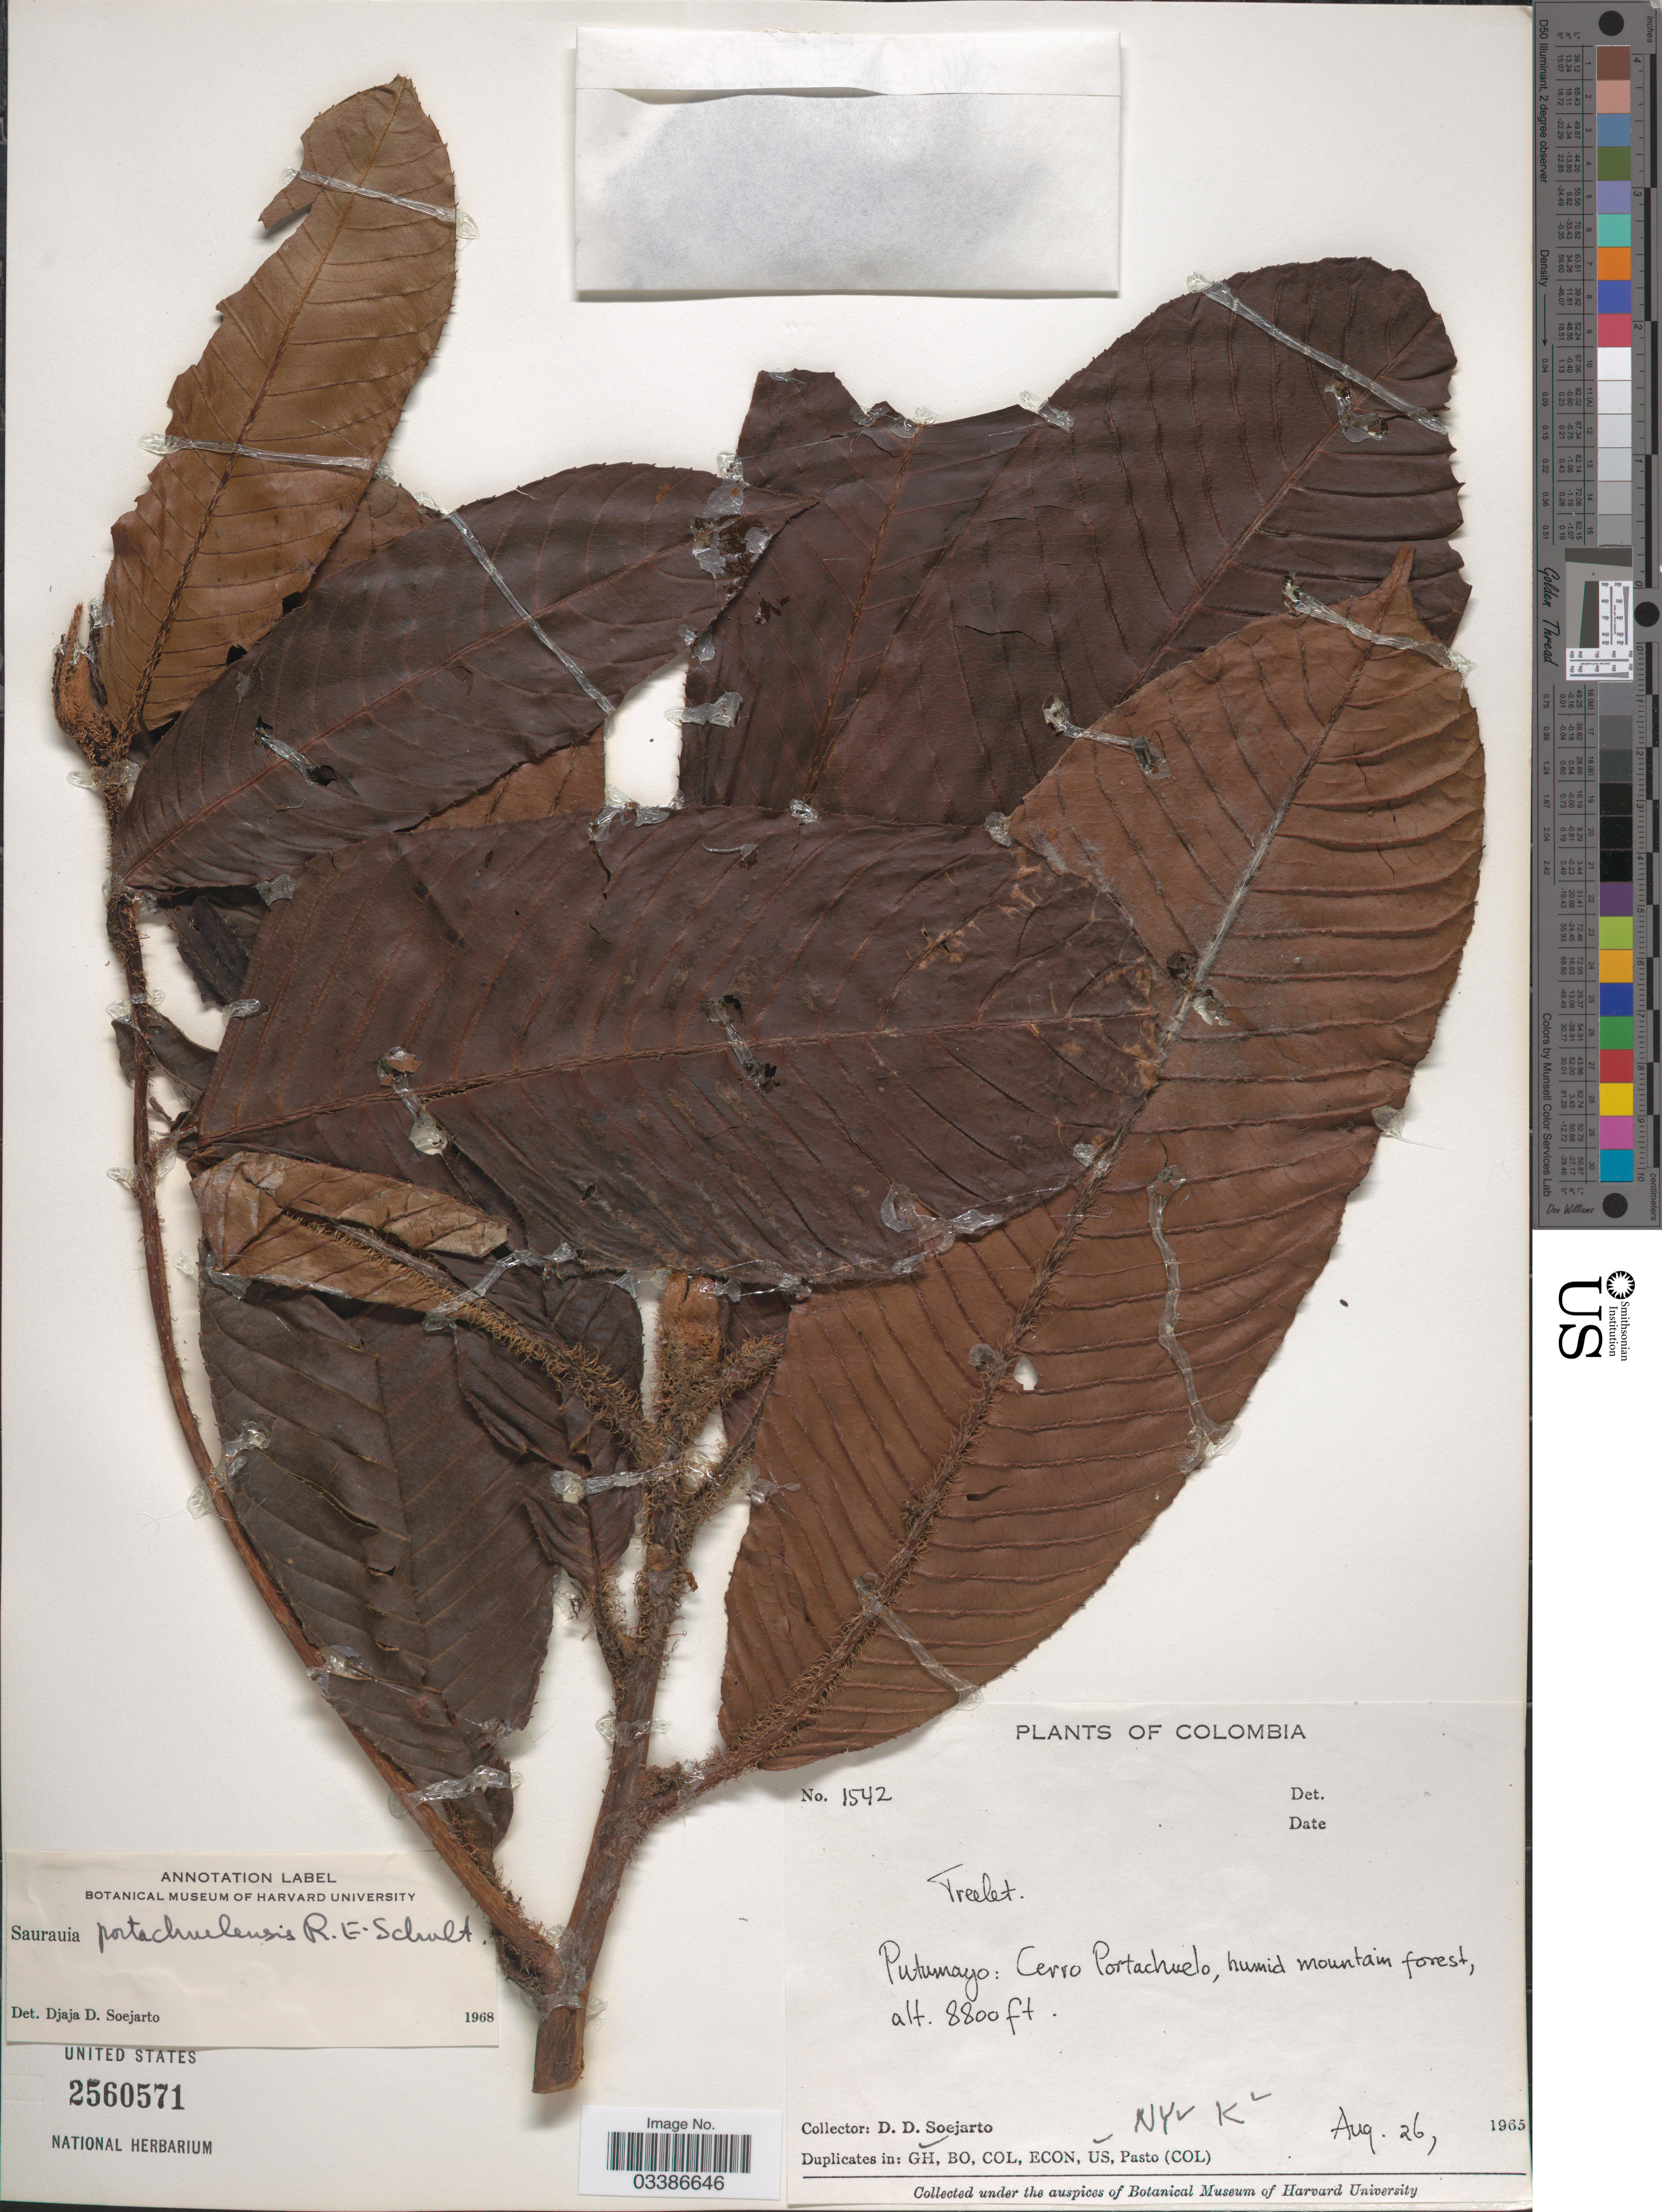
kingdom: Plantae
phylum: Tracheophyta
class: Magnoliopsida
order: Ericales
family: Actinidiaceae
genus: Saurauia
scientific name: Saurauia portachuelensis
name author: R.E. Schult.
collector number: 1542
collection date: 1965-08-26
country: Colombia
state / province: Putumayo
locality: Cerro Portachuelo.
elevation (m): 2682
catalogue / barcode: US 2560571